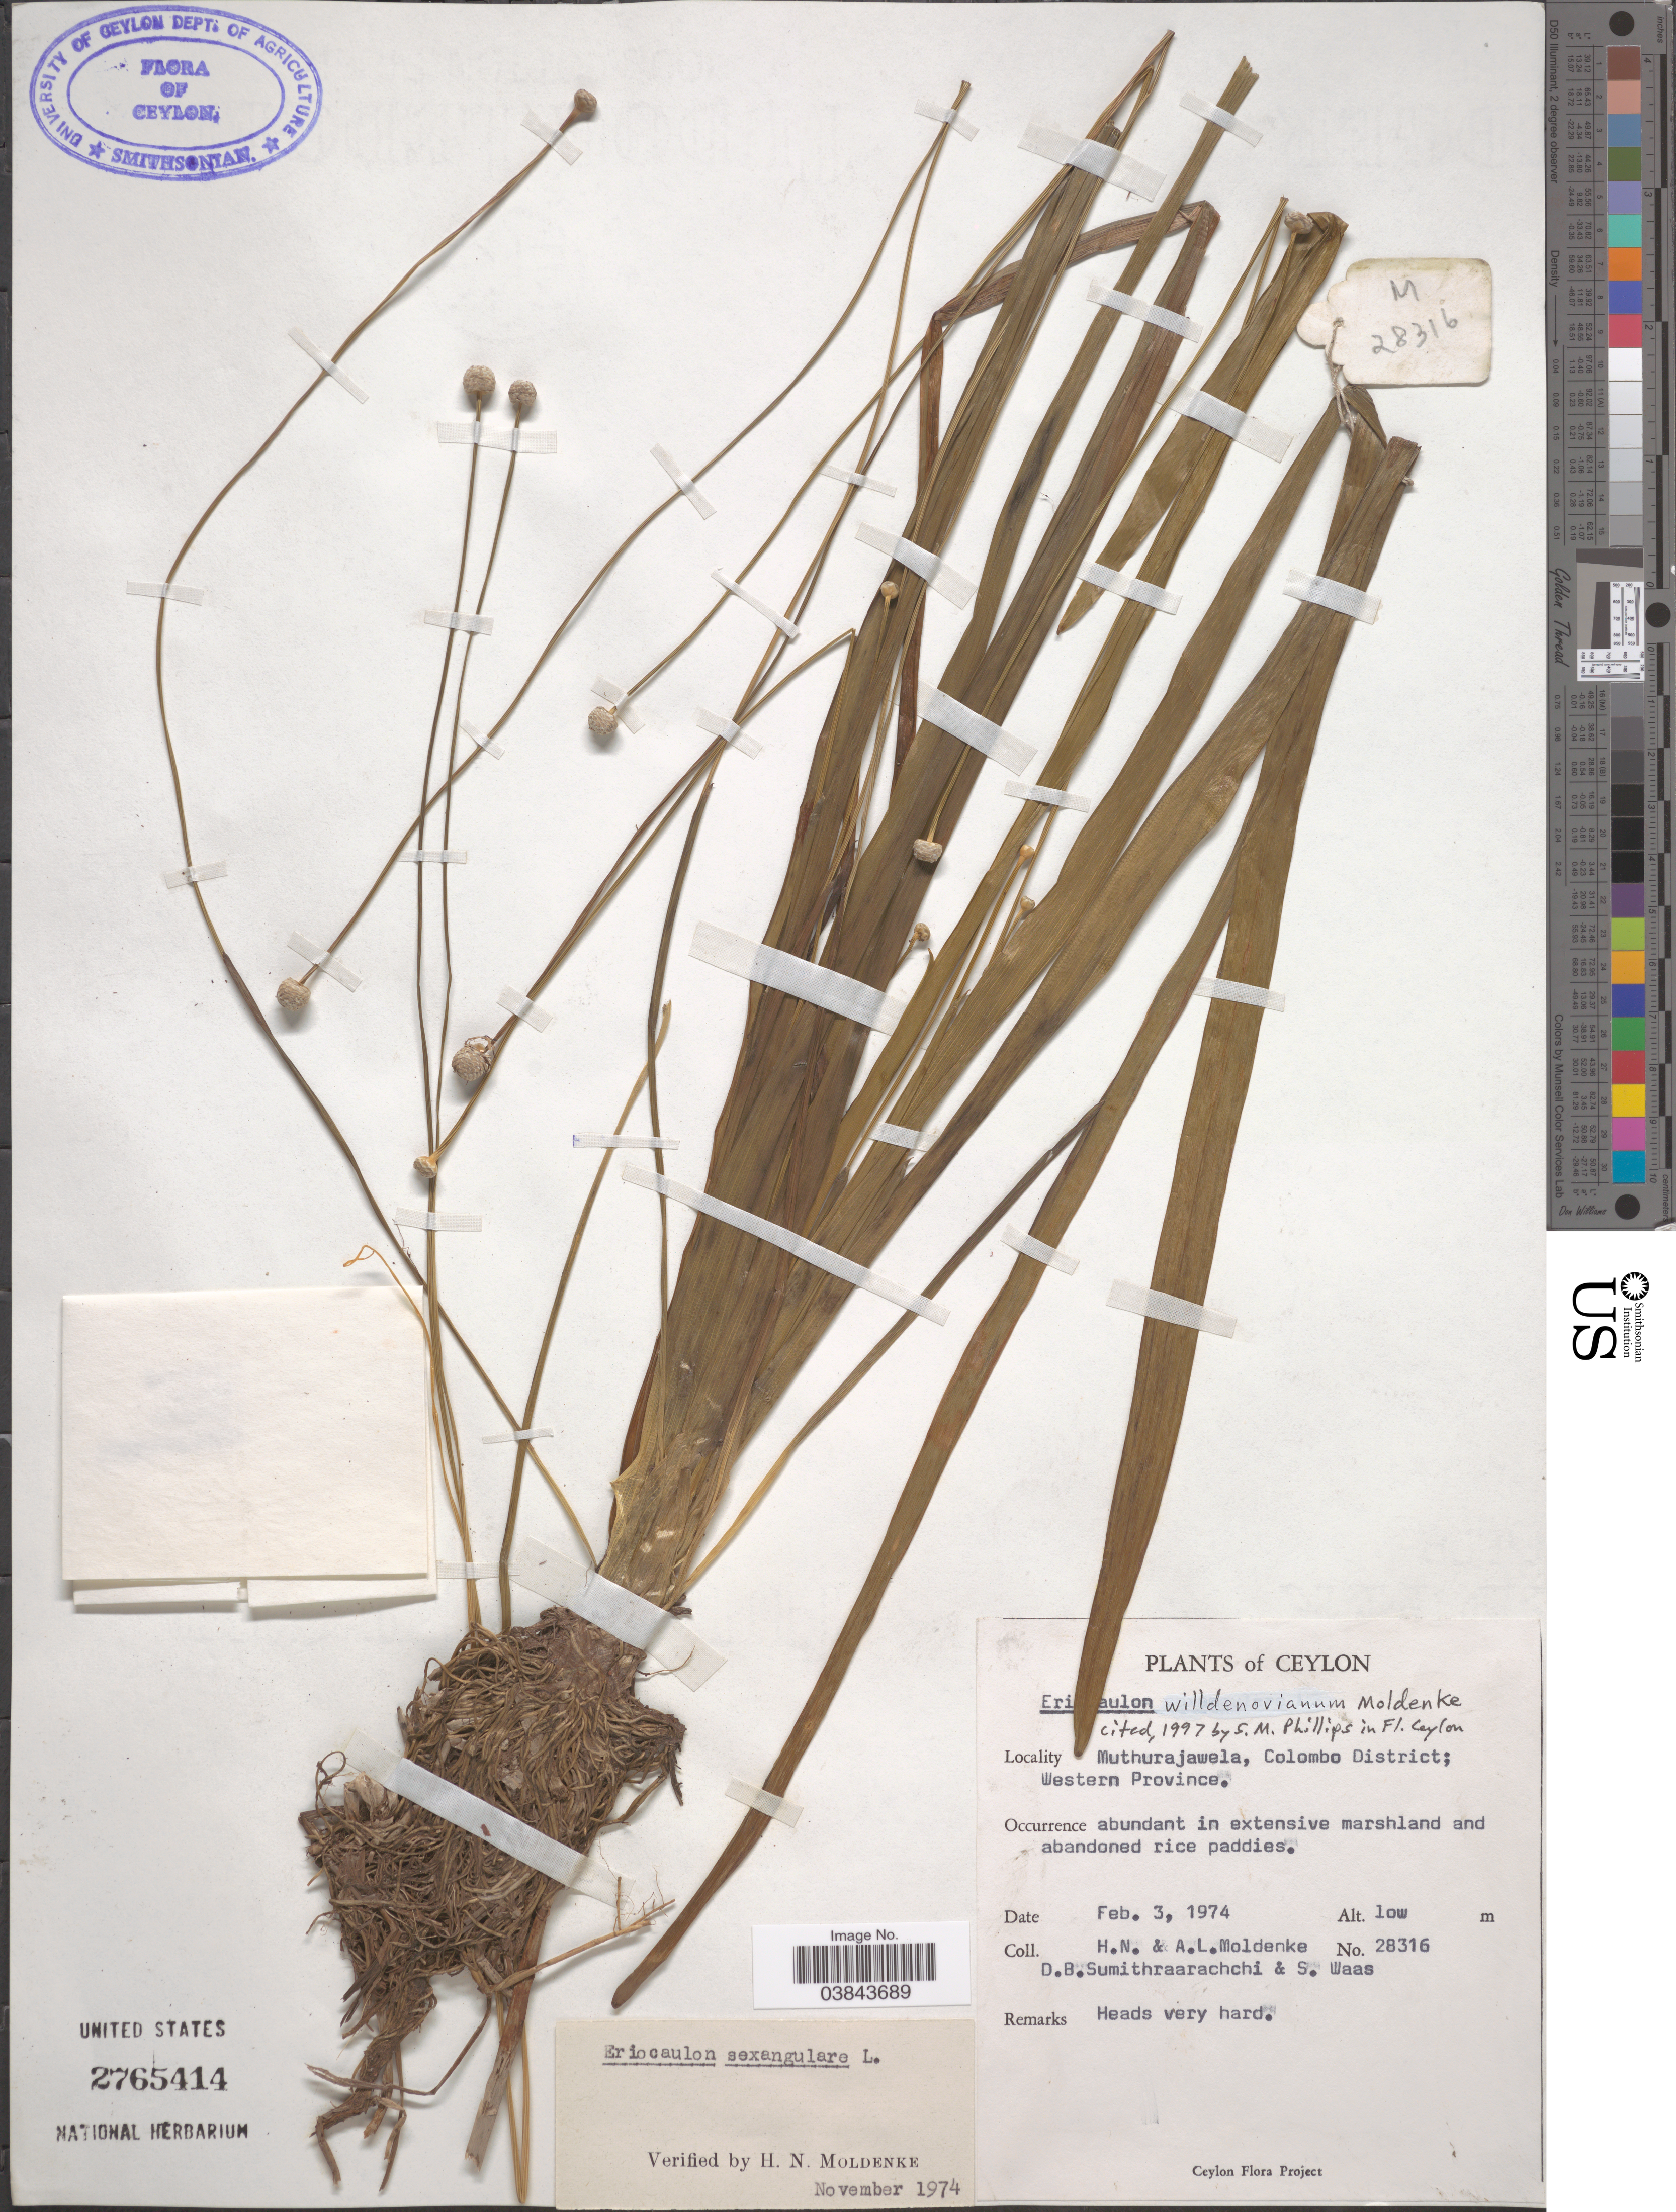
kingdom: Plantae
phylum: Tracheophyta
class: Liliopsida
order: Poales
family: Eriocaulaceae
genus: Eriocaulon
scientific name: Eriocaulon willdenovianum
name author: Moldenke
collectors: H. N. Moldenke, A. L. Moldenke, D. B. Sumithraarachchi & S. Waas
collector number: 28316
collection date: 1974-02-03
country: Sri Lanka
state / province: Western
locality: Ceylon, Muthurajawela, Colombo District; Western Province.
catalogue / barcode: US 2765414